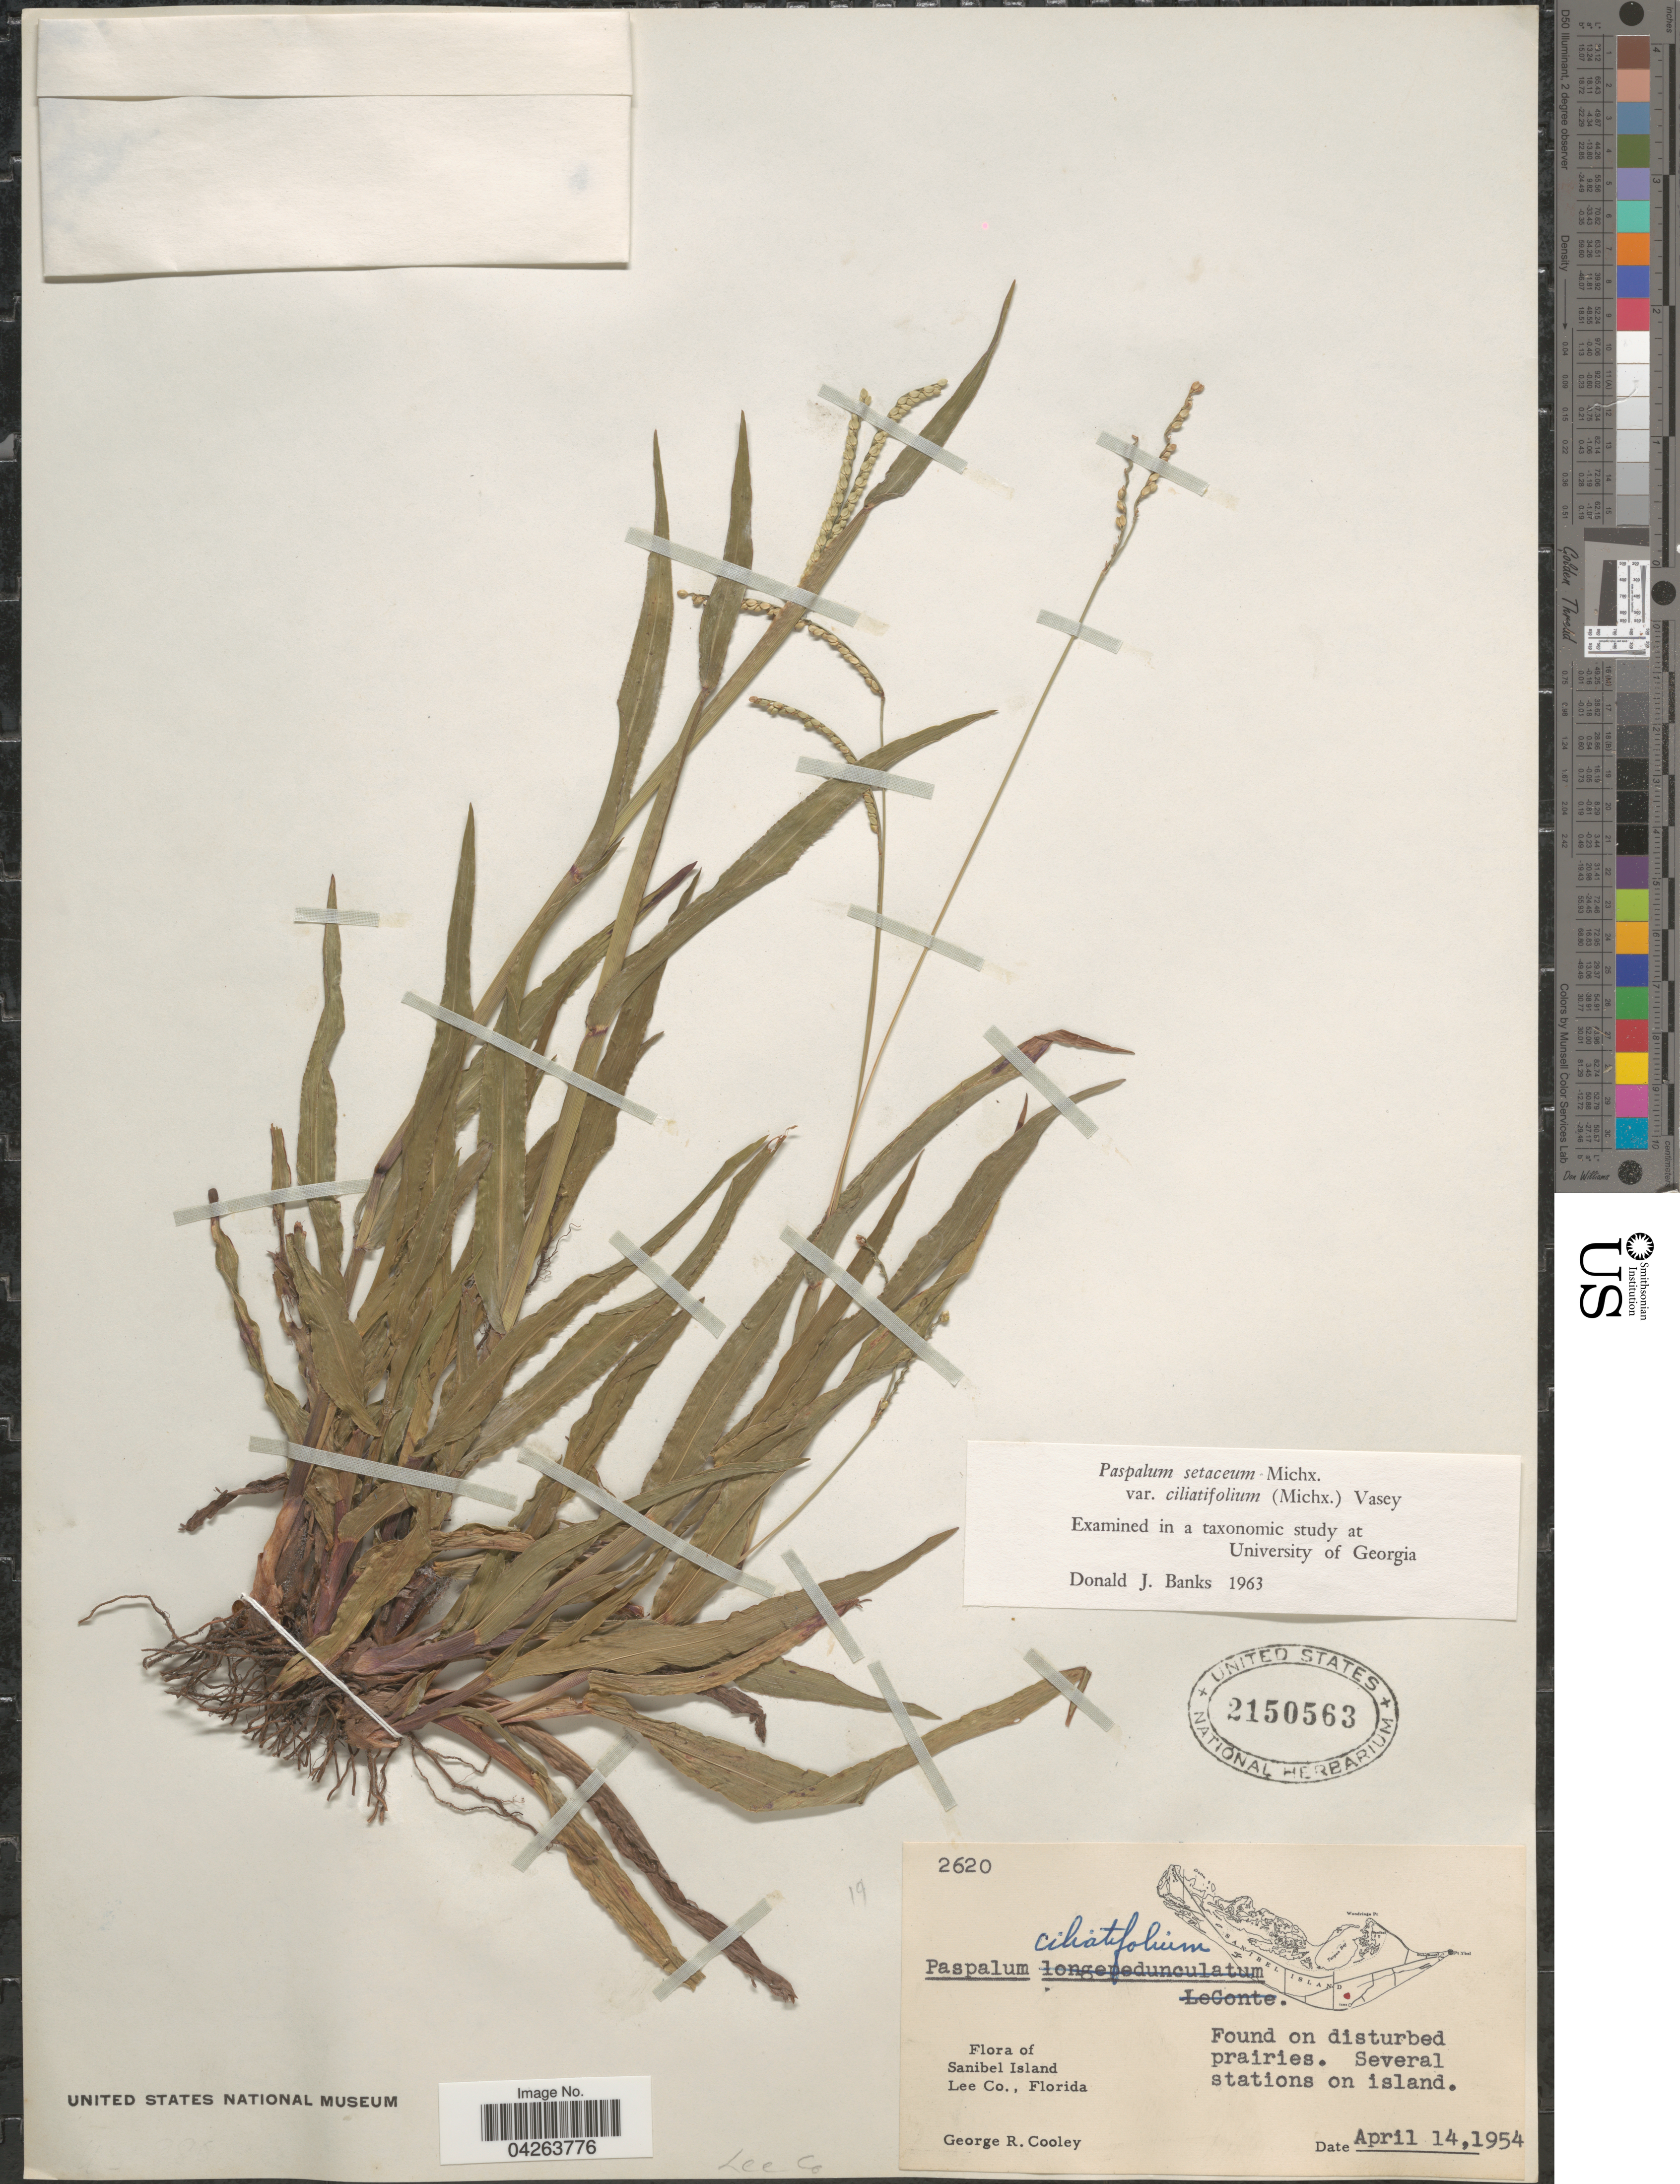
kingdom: Plantae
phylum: Tracheophyta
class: Liliopsida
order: Poales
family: Poaceae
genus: Paspalum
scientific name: Paspalum setaceum var. ciliatifolium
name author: (Michx.) Vasey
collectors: G. R. Cooley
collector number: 2620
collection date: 1954-04-14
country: United States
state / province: Florida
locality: Sanibel Island. Lee Co. Found on disturbed prairies. Several station on island.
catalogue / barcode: US 2150563